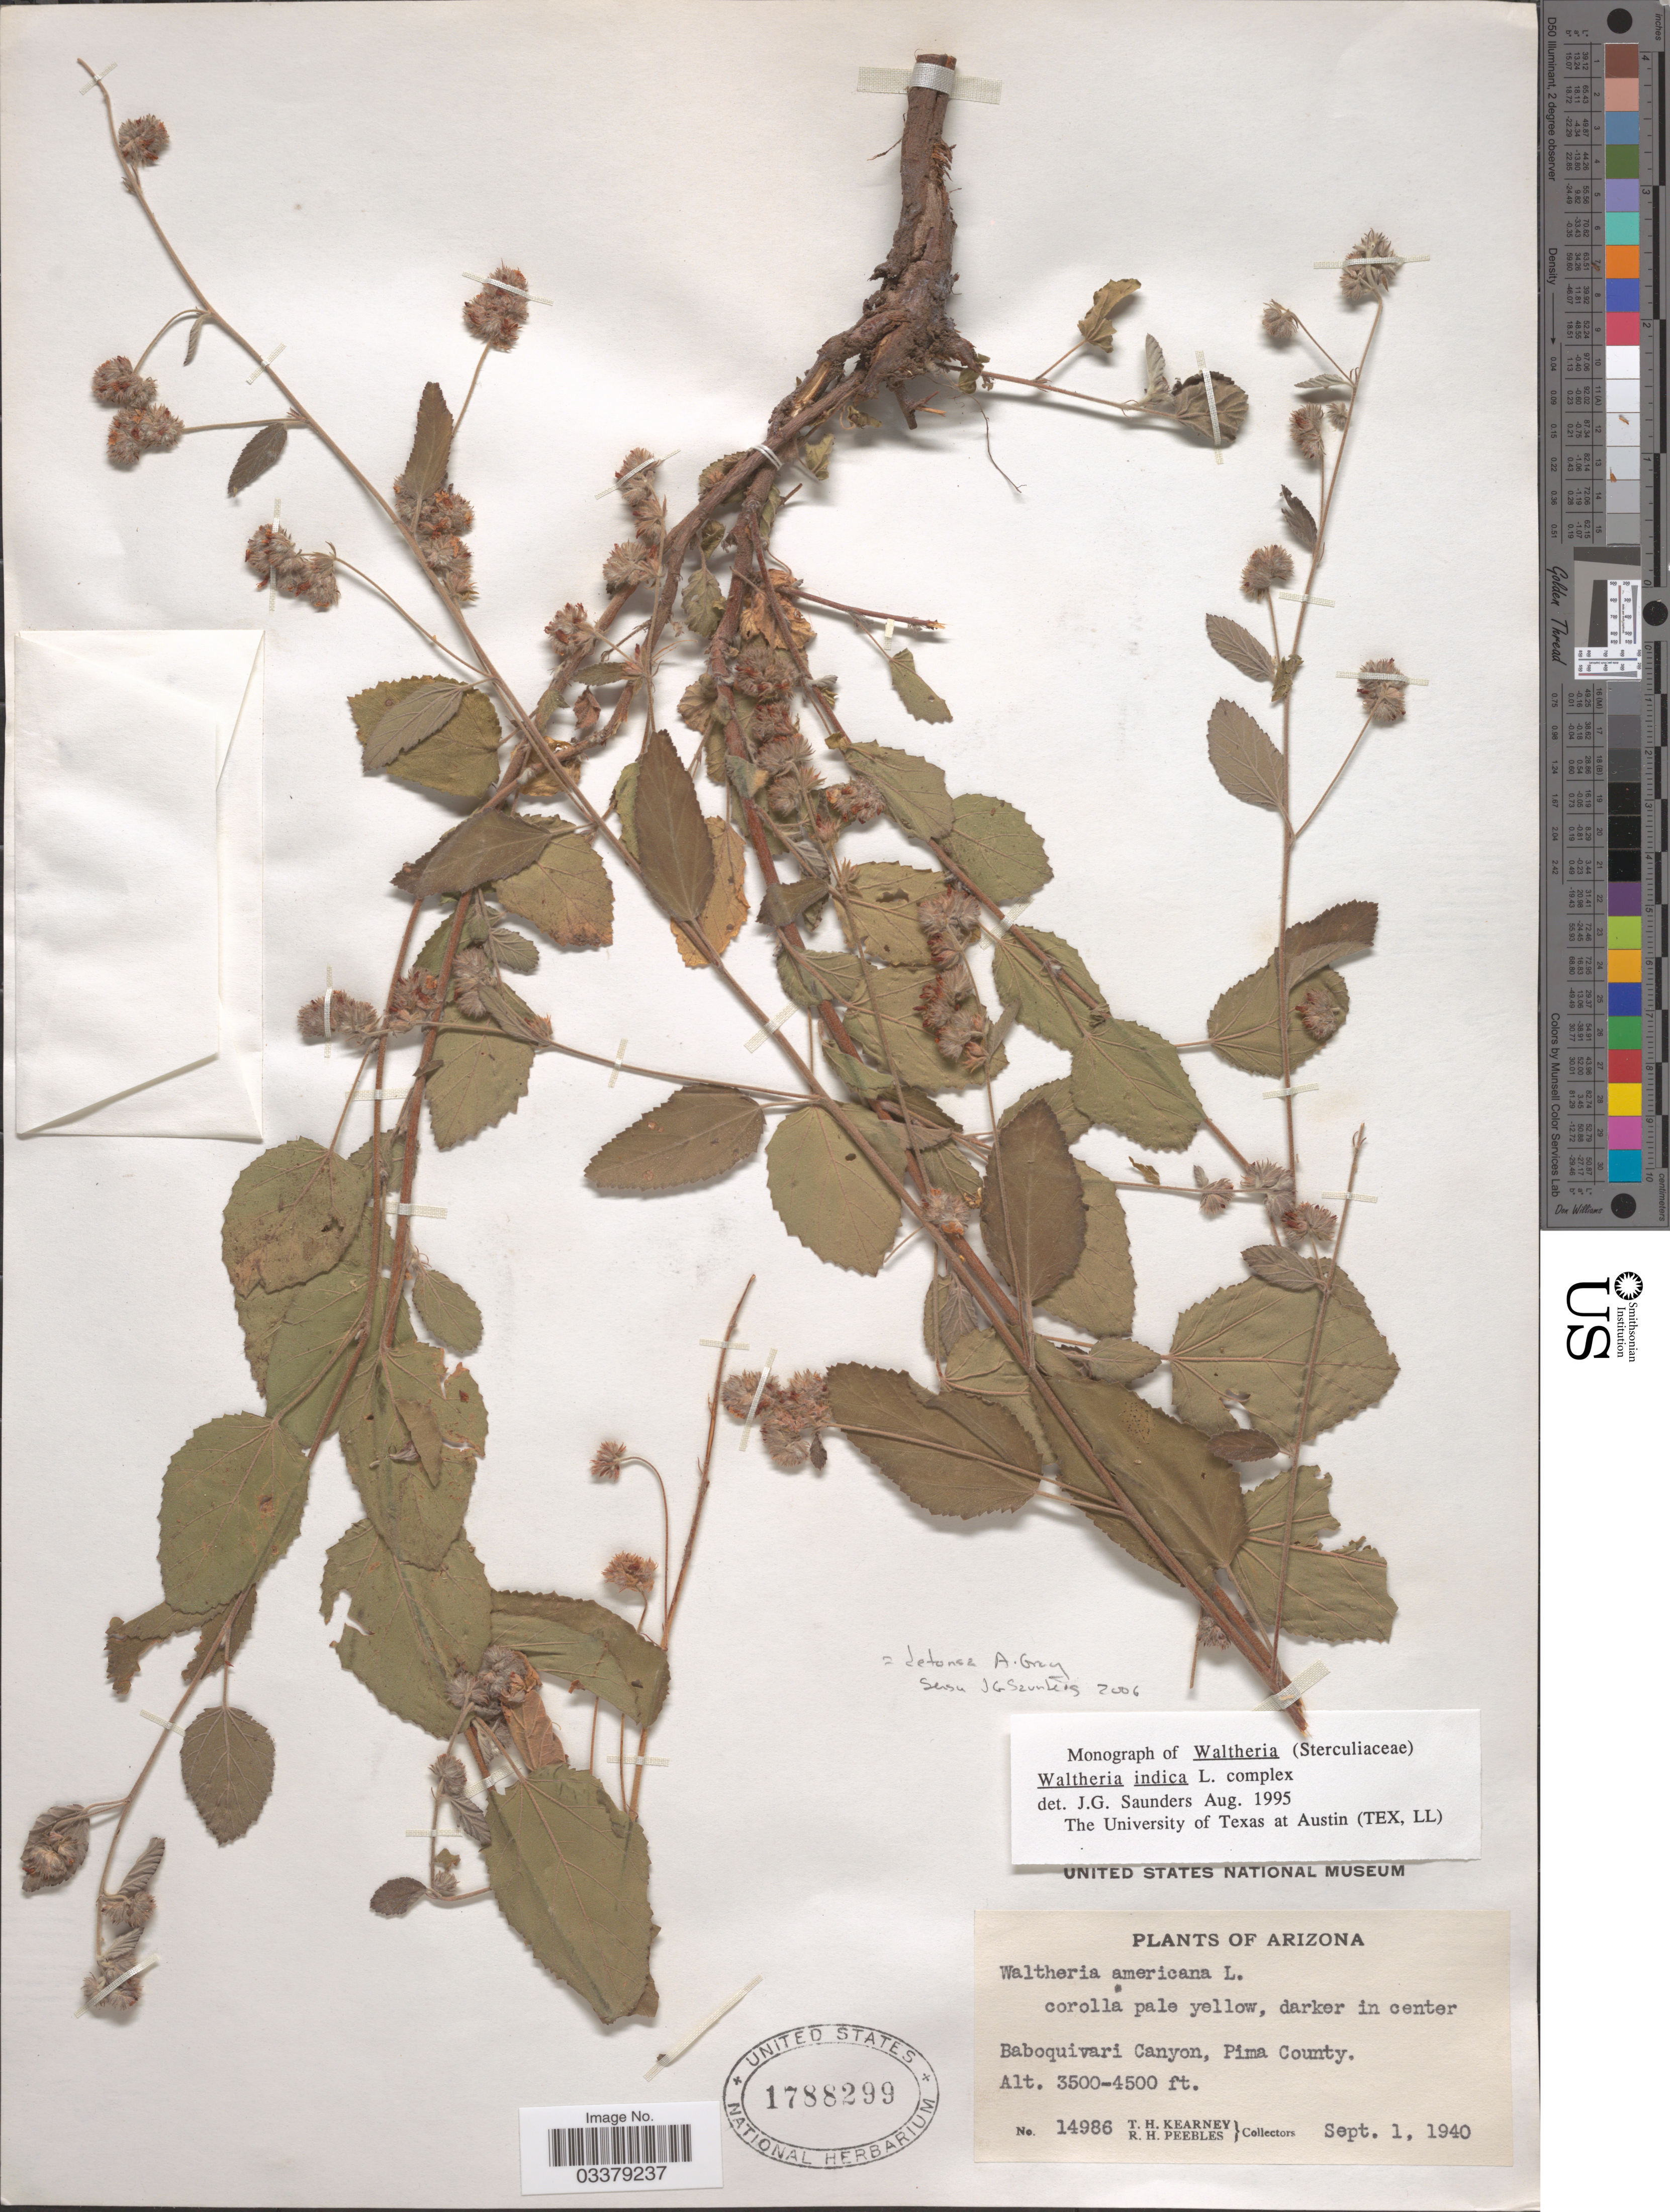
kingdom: Plantae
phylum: Tracheophyta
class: Magnoliopsida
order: Malvales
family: Malvaceae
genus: Waltheria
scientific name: Waltheria detonsa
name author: A. Gray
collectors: T. H. Kearney & R. H. Peebles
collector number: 14986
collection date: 1940-09-01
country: United States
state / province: Arizona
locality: Baboquivari Canyon, Pima County.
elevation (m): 1067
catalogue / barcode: US 1788299